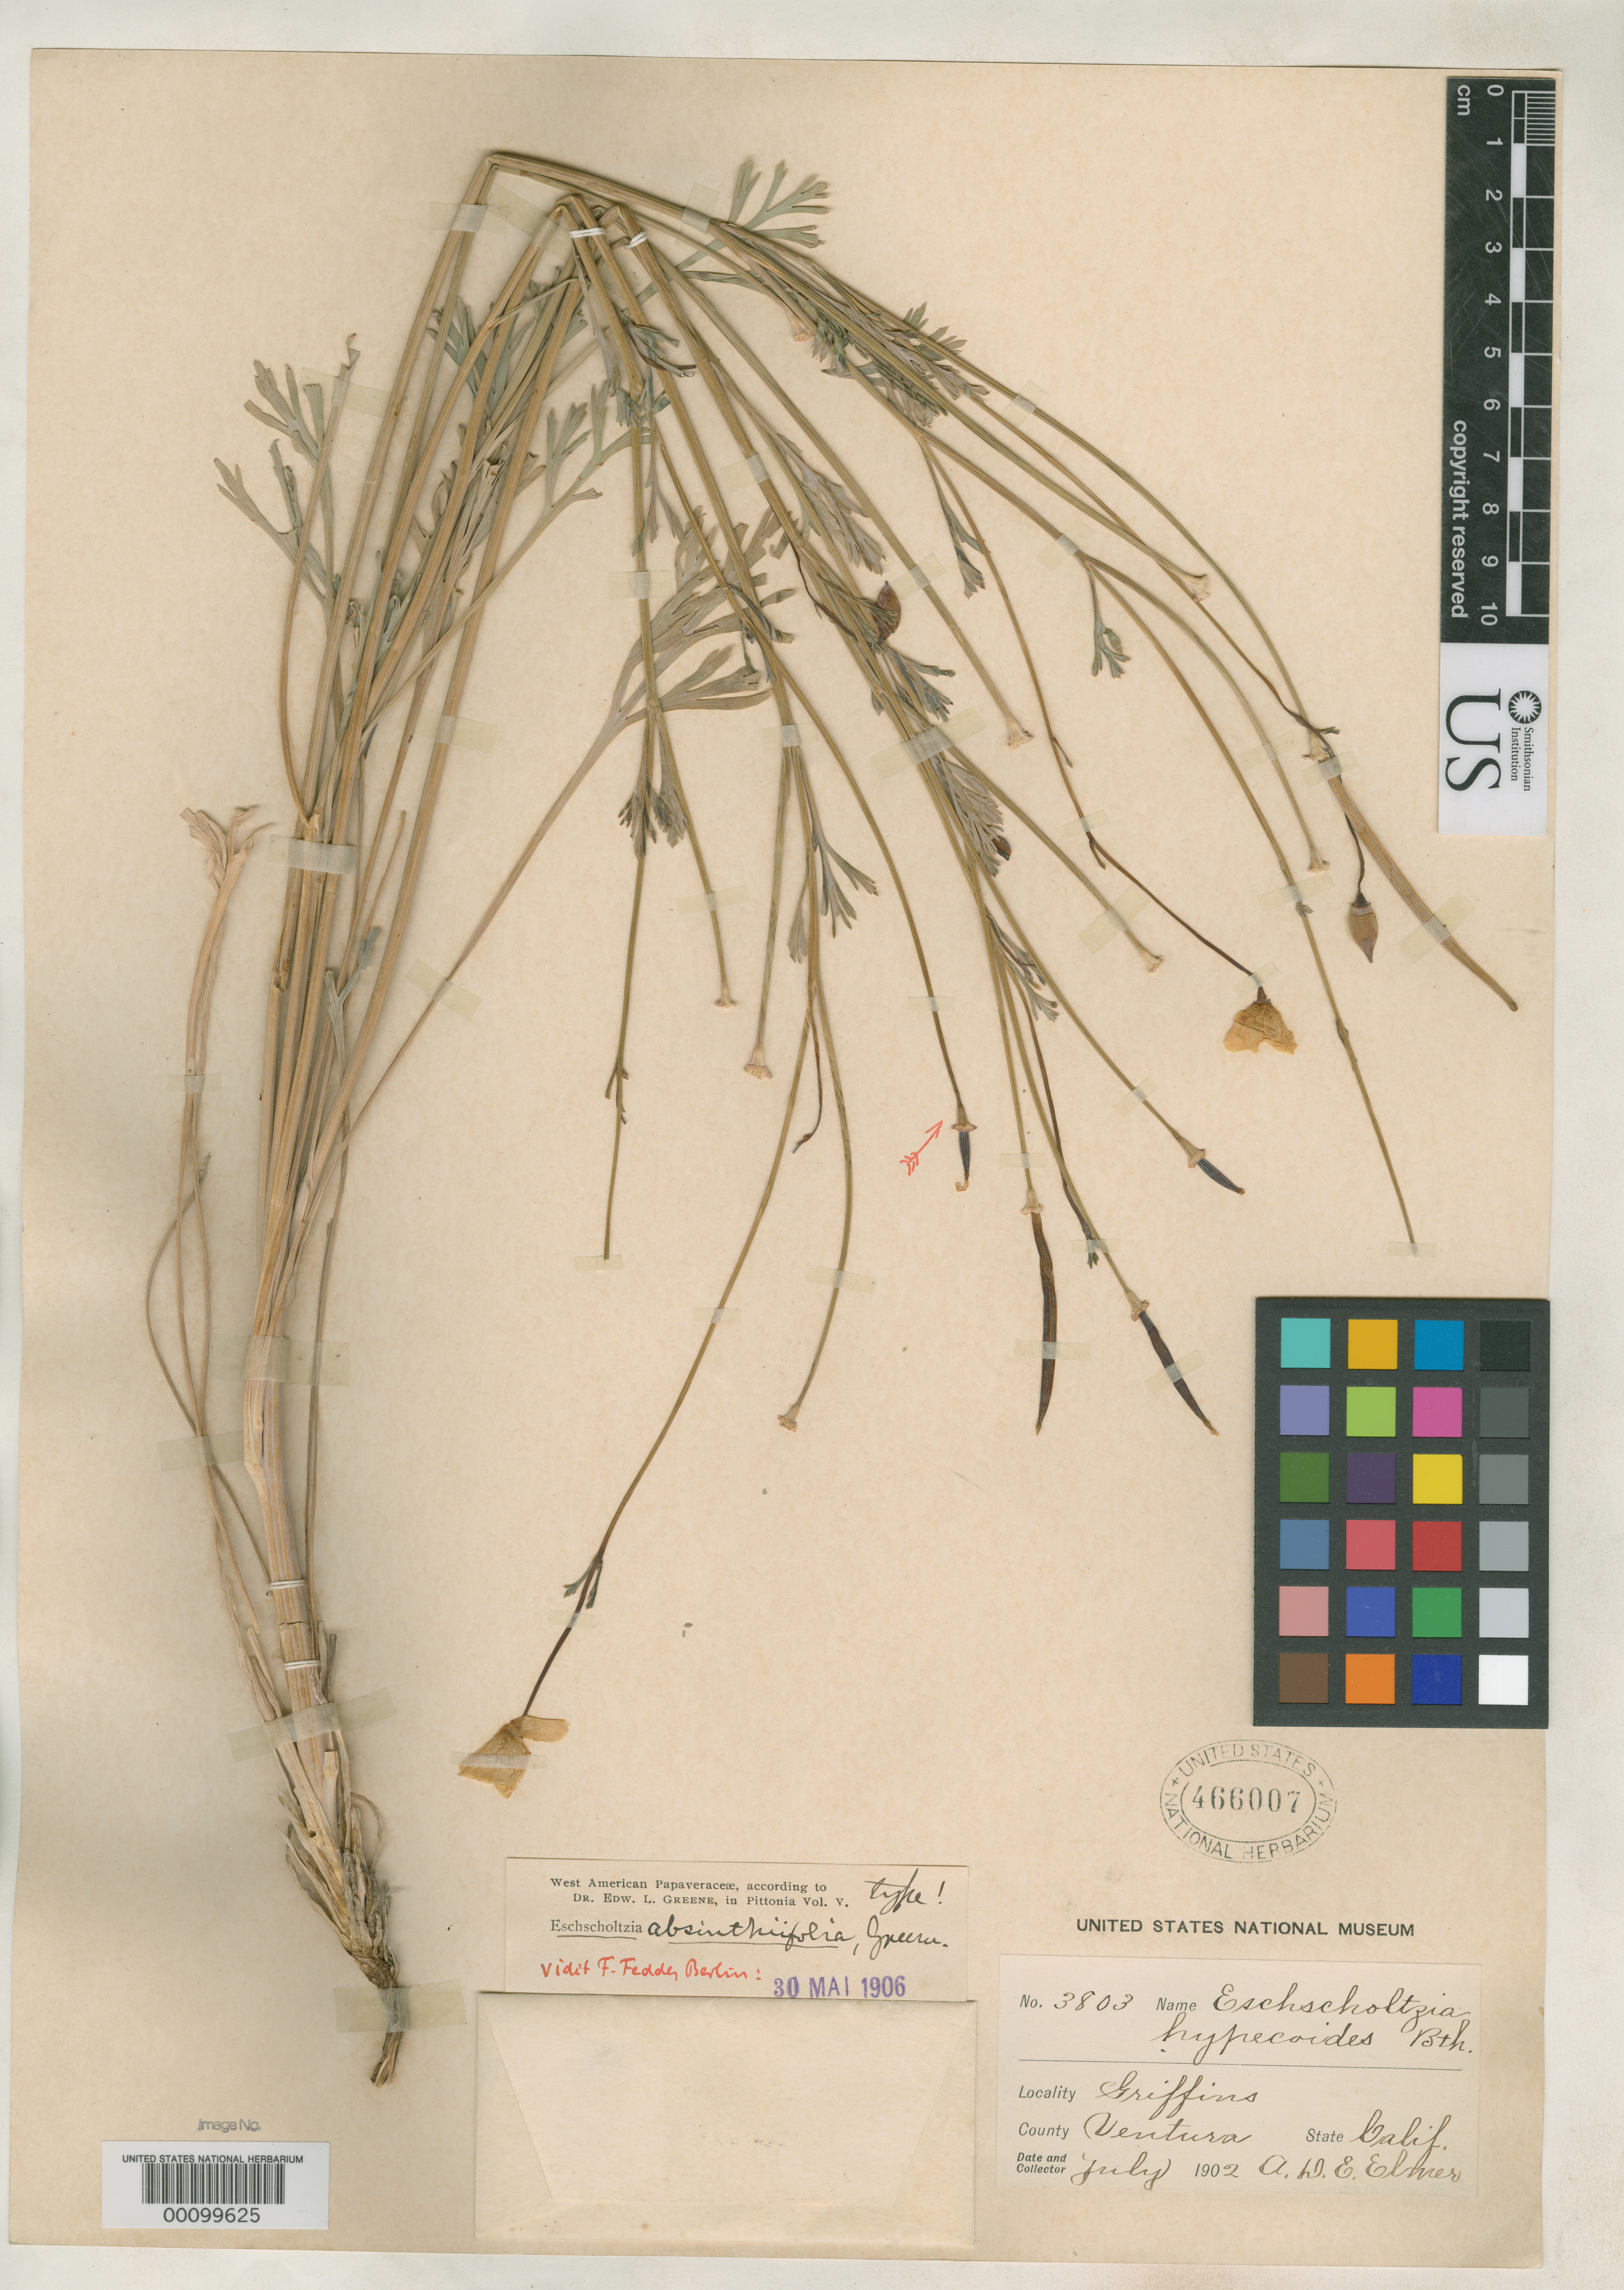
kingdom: Plantae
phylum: Tracheophyta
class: Magnoliopsida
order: Ranunculales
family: Papaveraceae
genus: Eschscholzia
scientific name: Eschscholzia absinthiifolia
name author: Greene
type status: Holotype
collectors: A. D. E. Elmer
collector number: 3803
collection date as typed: Jul 1902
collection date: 1902-07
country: United States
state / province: California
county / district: Ventura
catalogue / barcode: US 466007